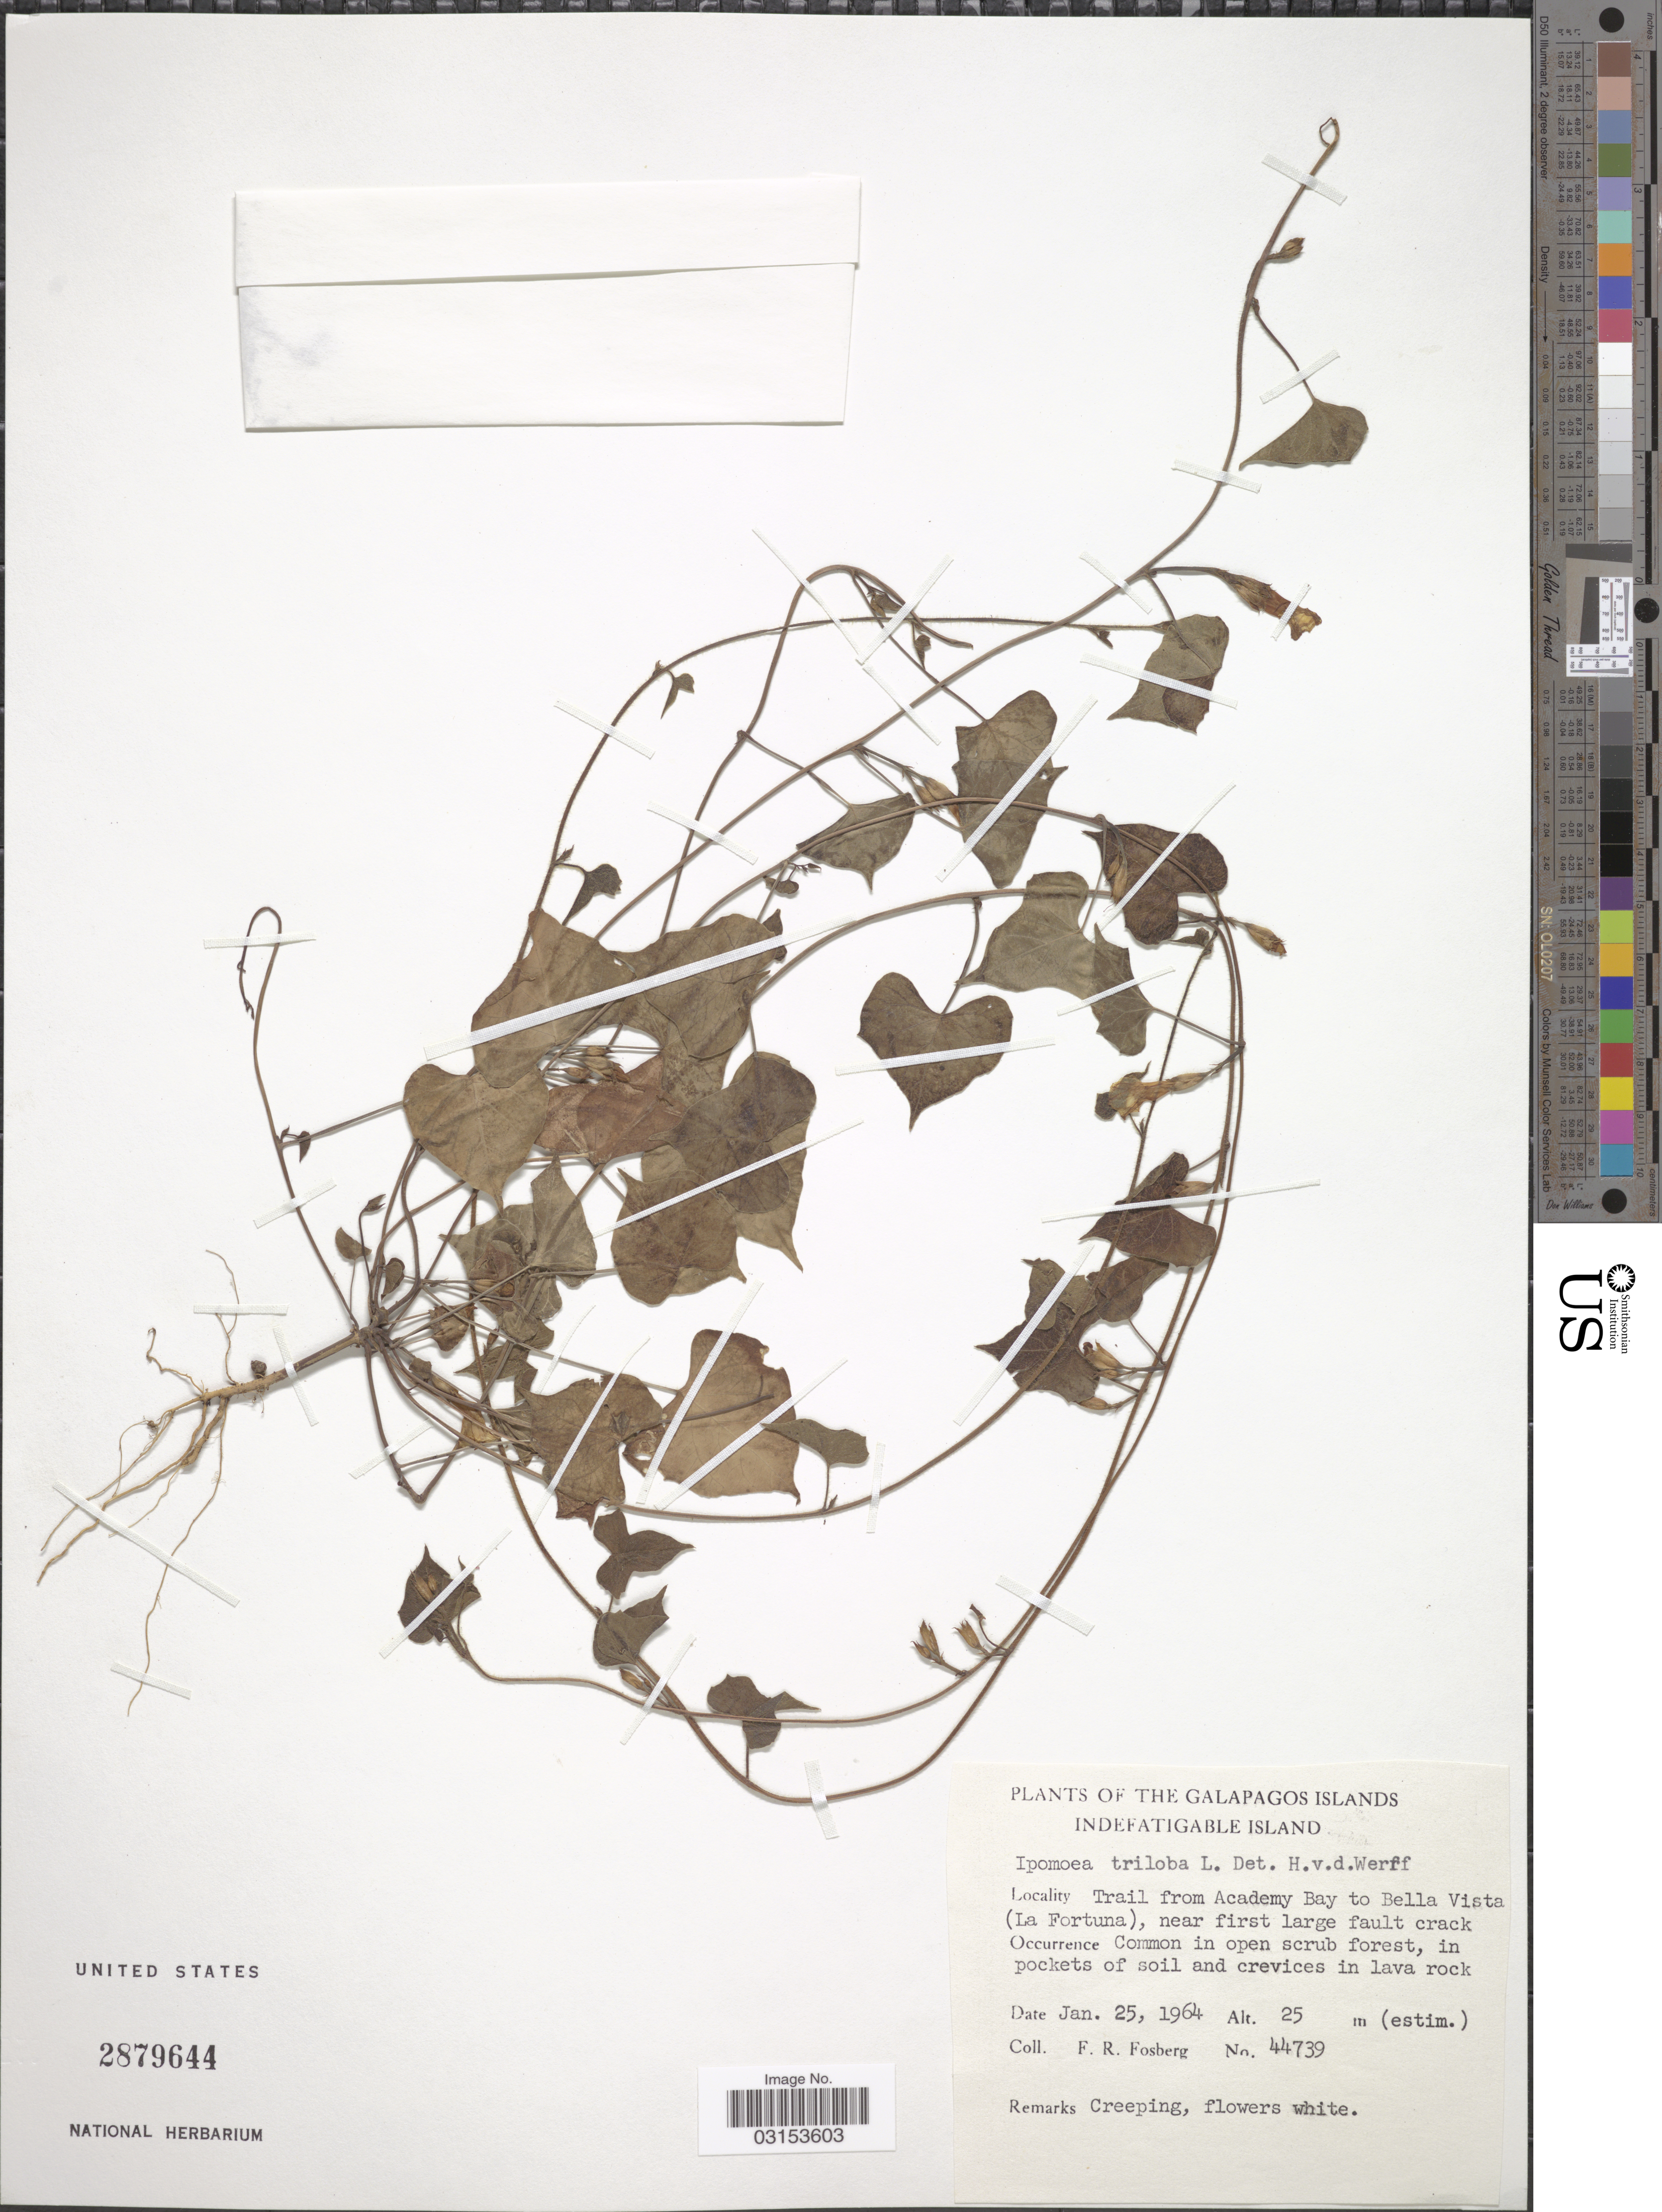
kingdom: Plantae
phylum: Tracheophyta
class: Magnoliopsida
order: Solanales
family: Convolvulaceae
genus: Ipomoea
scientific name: Ipomoea triloba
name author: L.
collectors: F. R. Fosberg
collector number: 44739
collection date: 1964-01-25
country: Ecuador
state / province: Colón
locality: The Galapagos Islands, Indefatigable Island. Trail from Academy Bay to Bella Vista (La Fortuna), near first large fault crack.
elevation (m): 25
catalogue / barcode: US 2879644